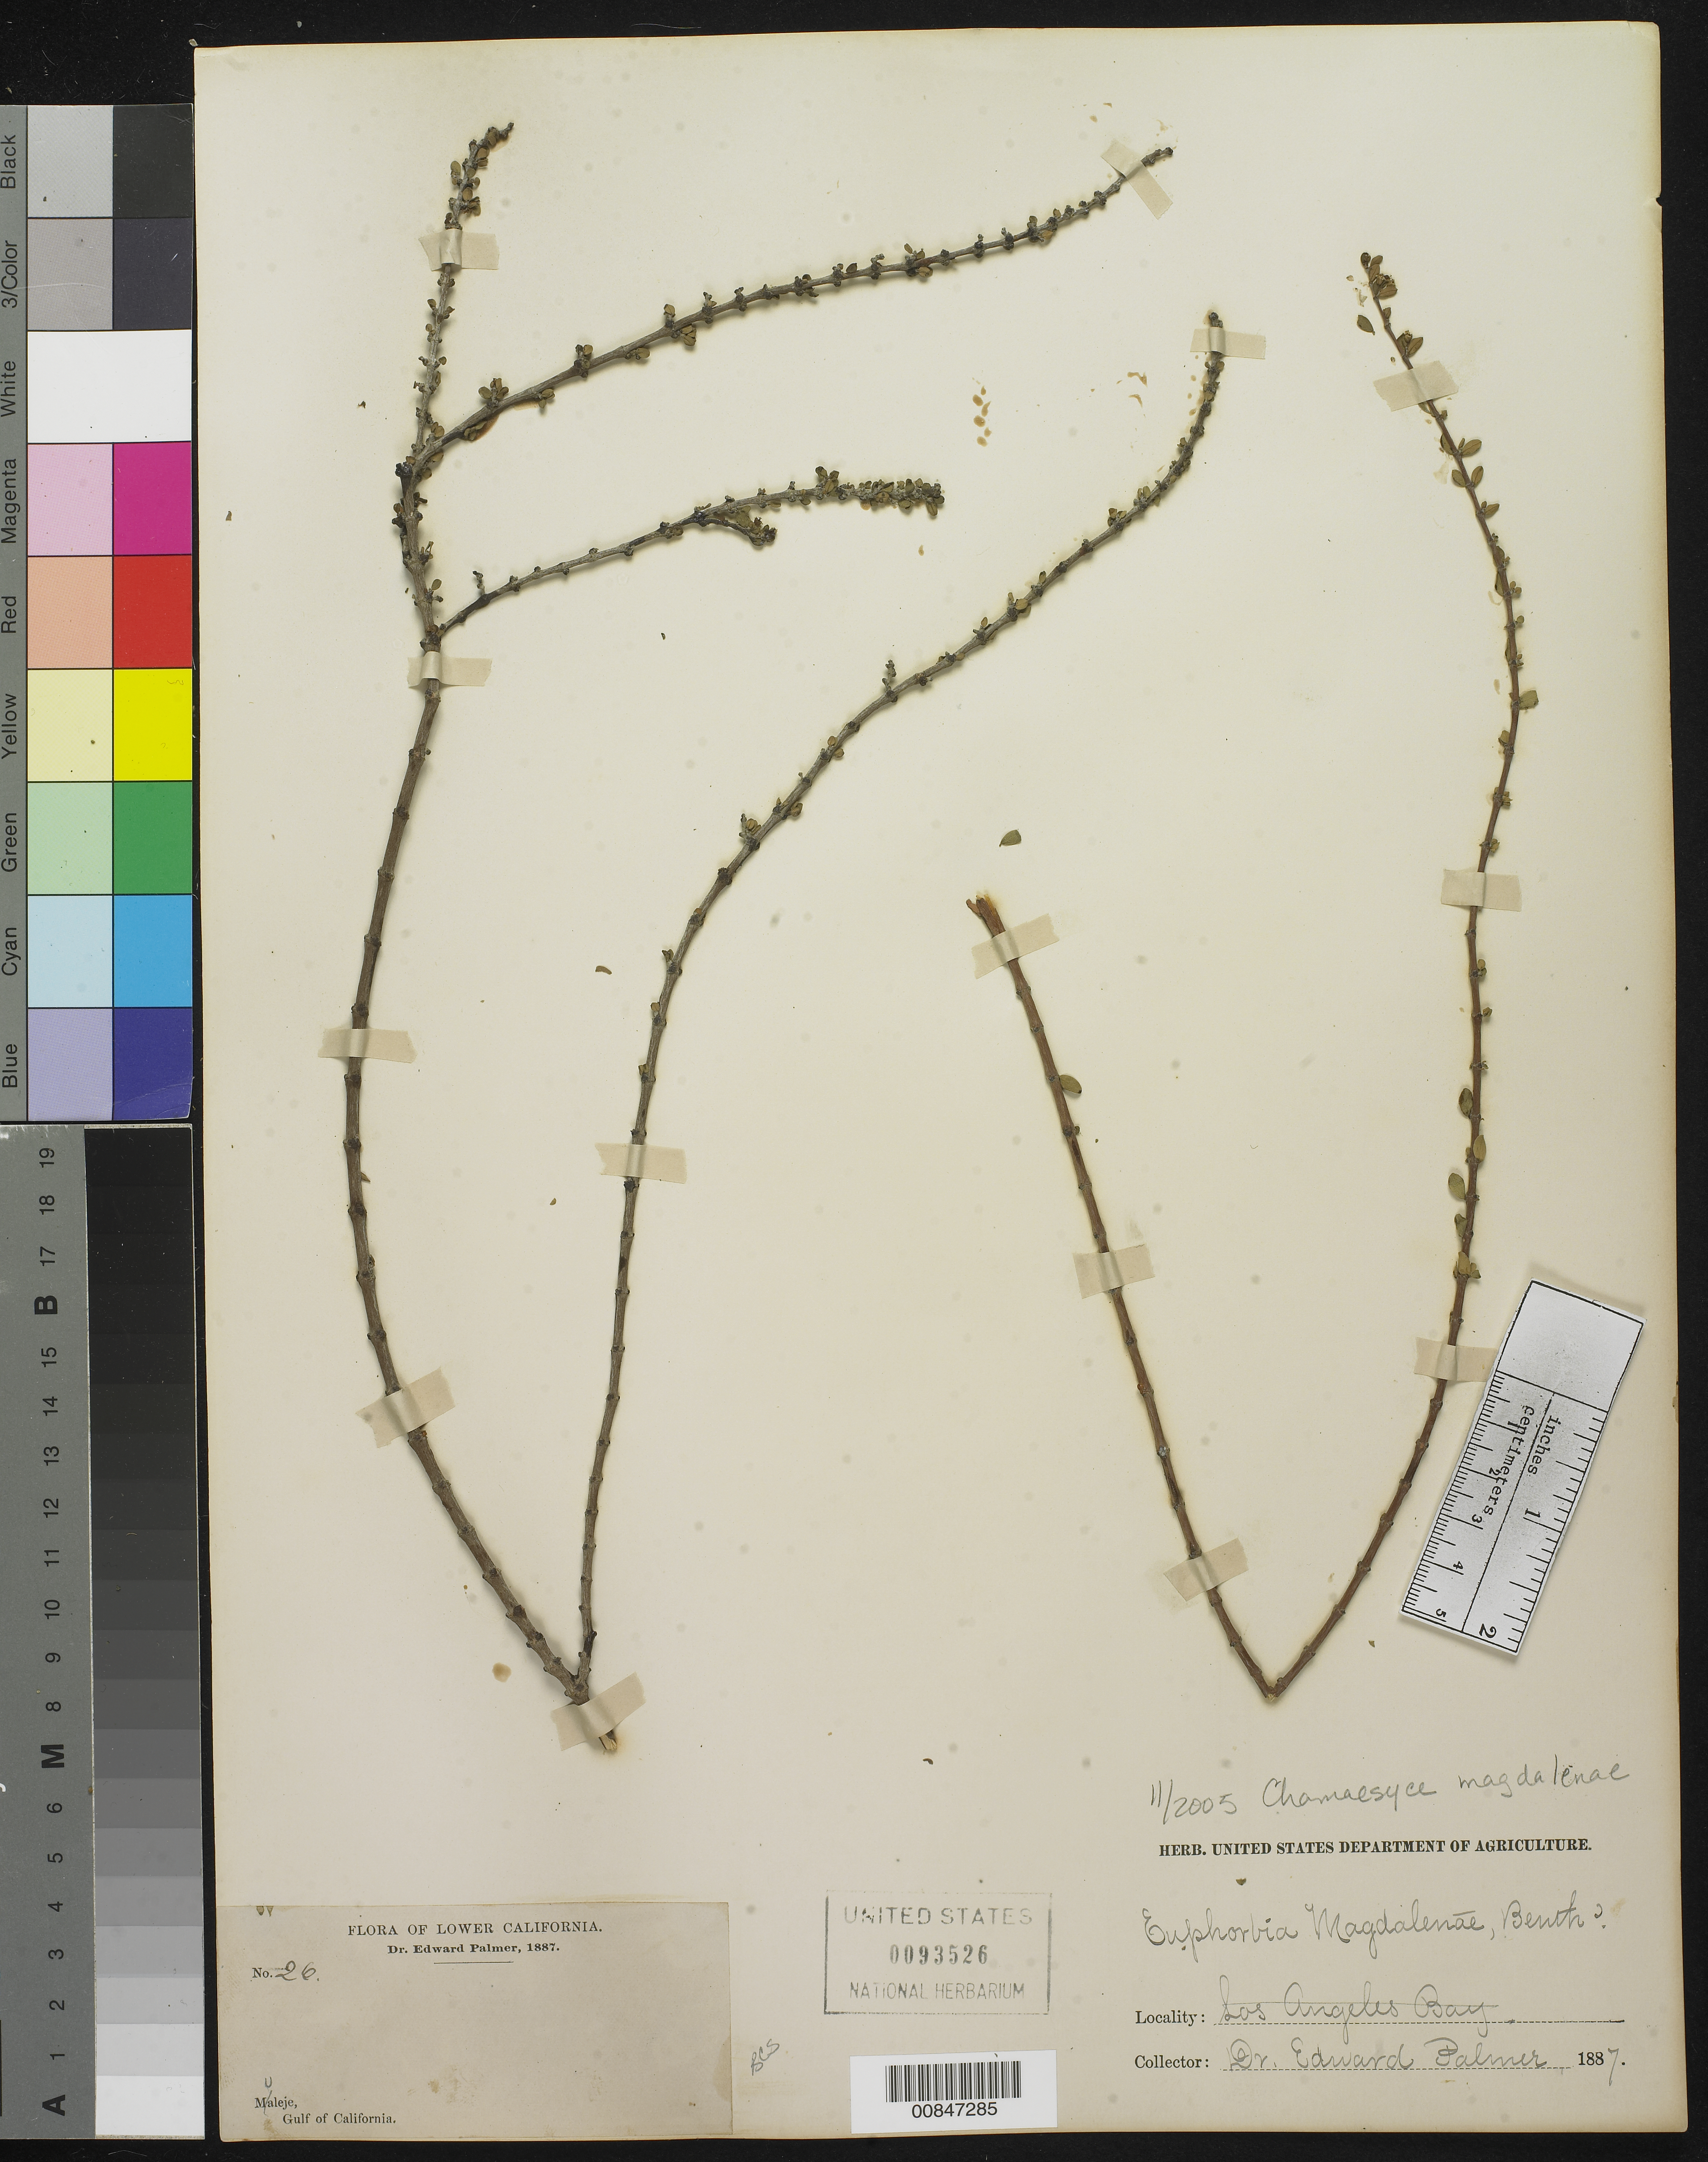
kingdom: Plantae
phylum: Tracheophyta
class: Magnoliopsida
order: Malpighiales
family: Euphorbiaceae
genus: Euphorbia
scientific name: Euphorbia magdalenae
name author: Benth.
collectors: E. Palmer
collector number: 26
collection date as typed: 1887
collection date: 1887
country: Mexico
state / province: Baja California Sur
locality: Muleje, Baja California Sur.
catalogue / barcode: US 93526